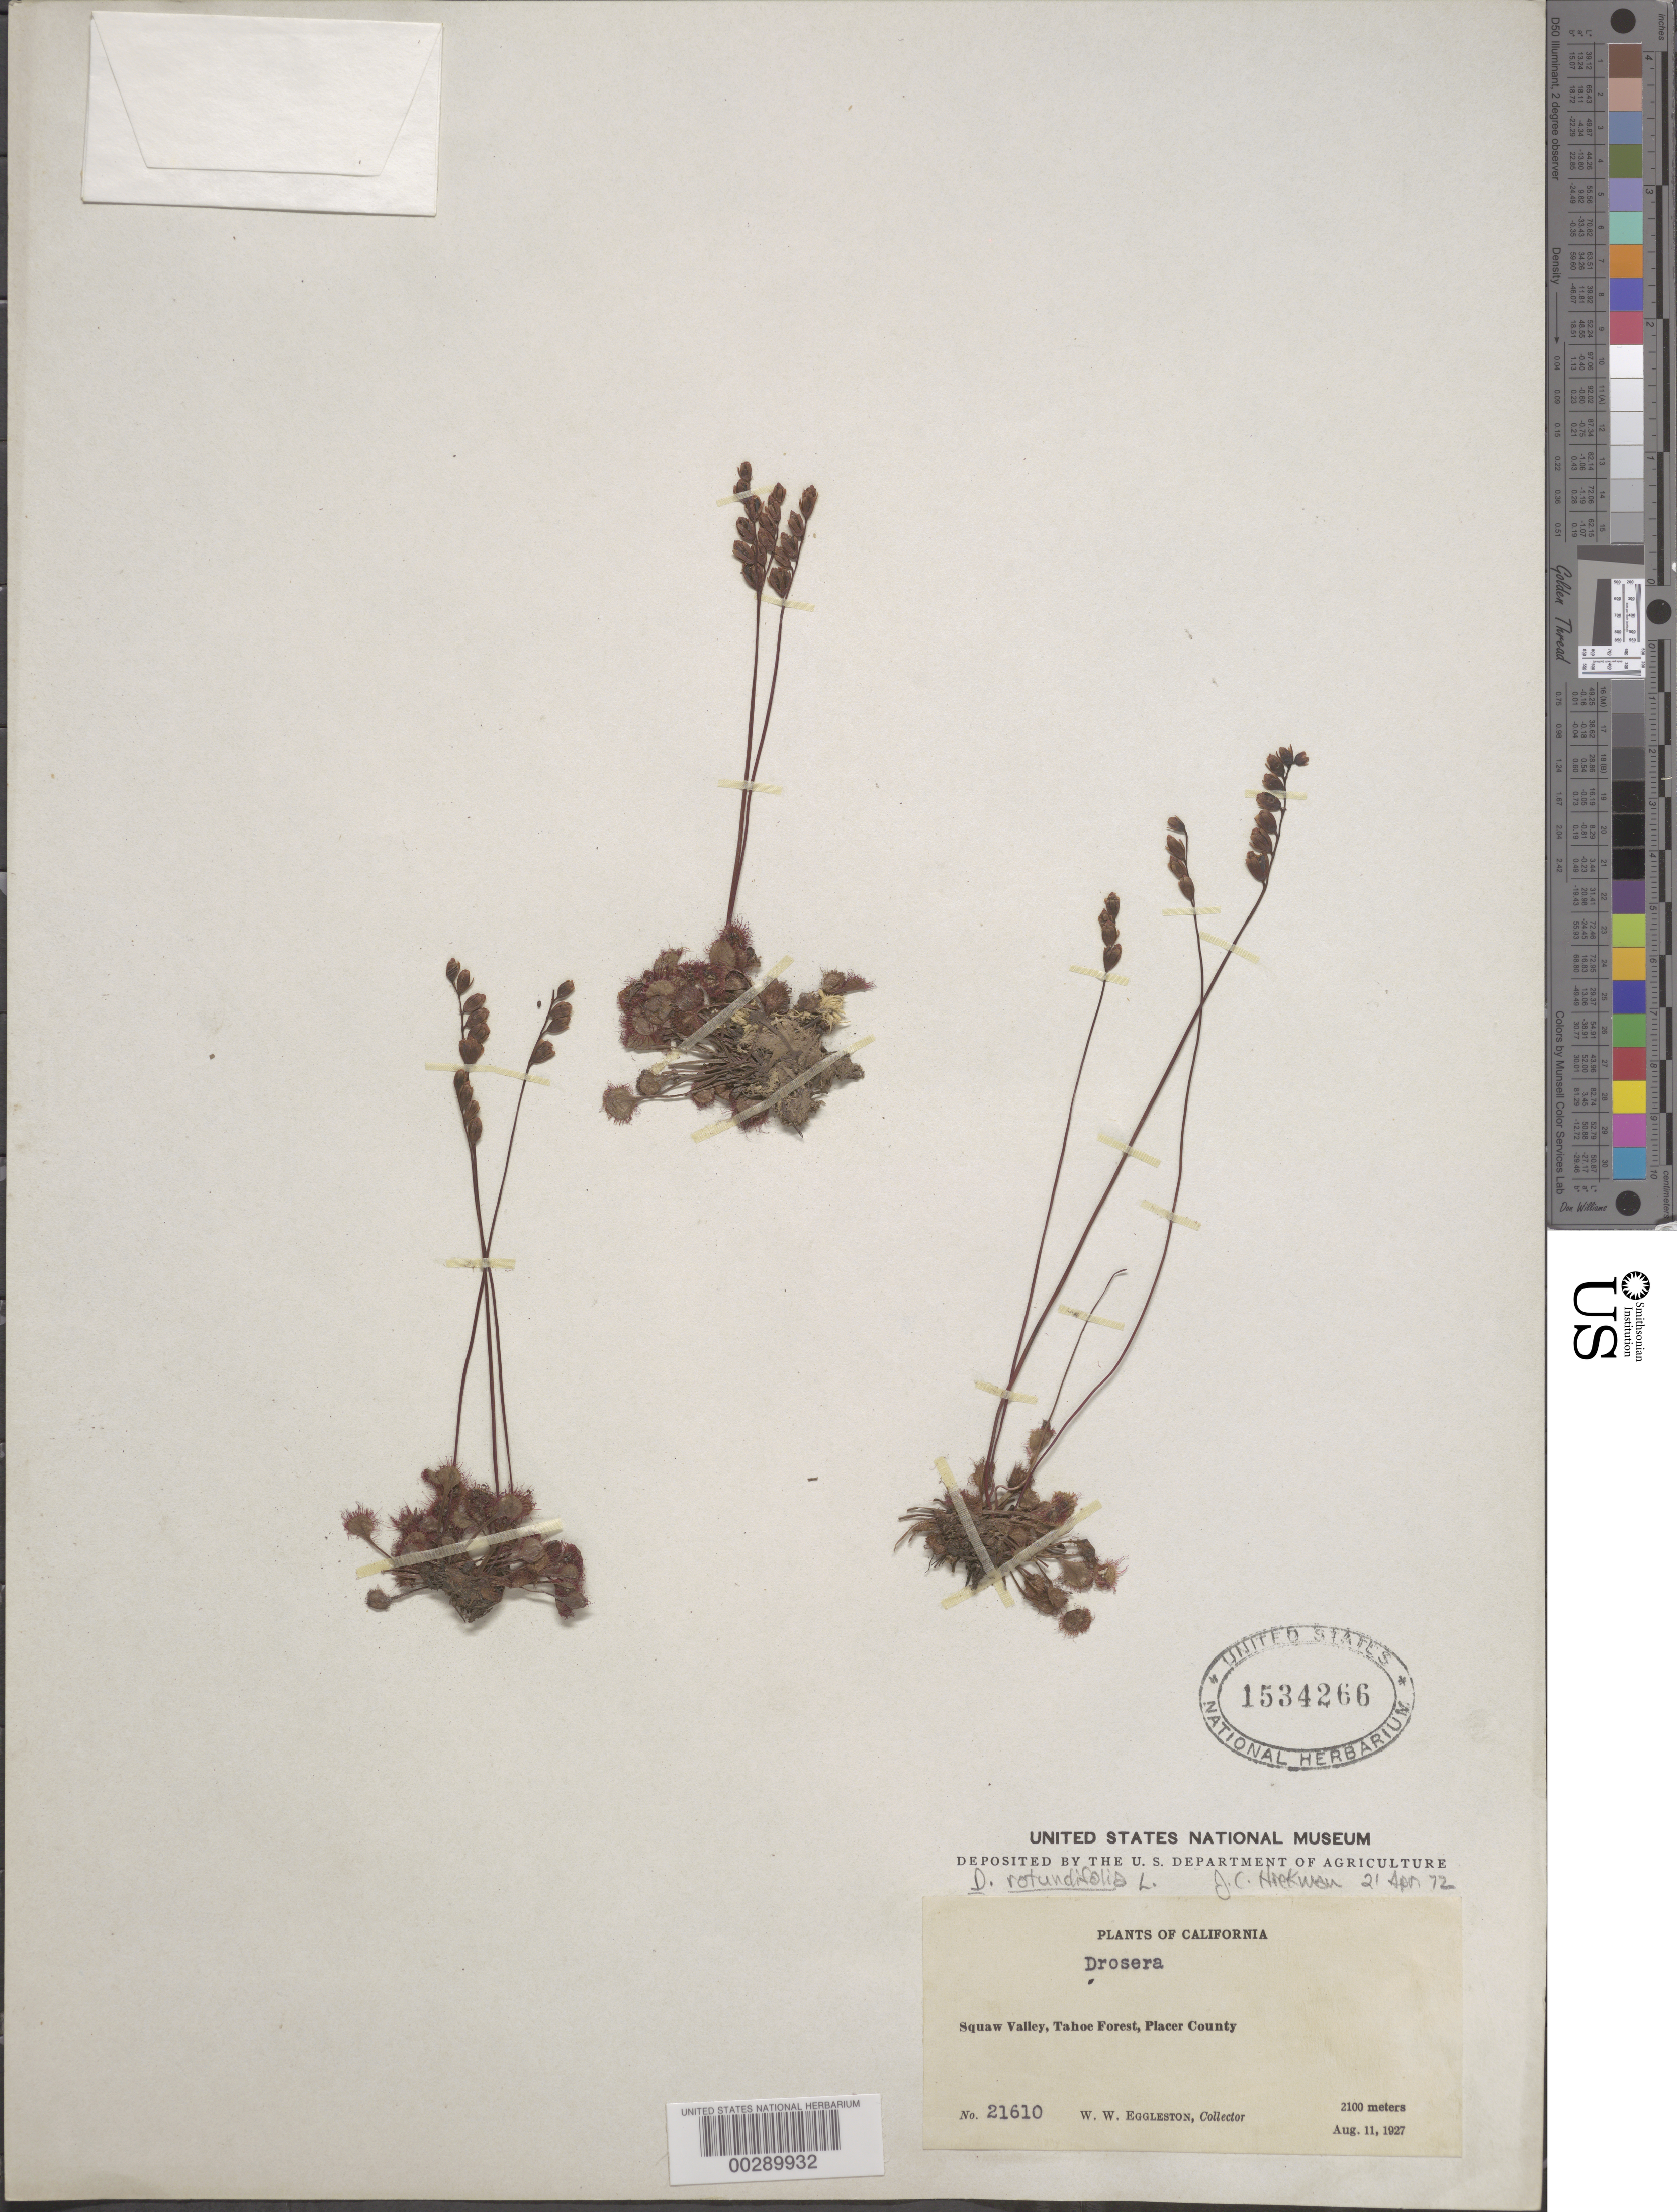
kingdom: Plantae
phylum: Tracheophyta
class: Magnoliopsida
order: Caryophyllales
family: Droseraceae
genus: Drosera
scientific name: Drosera rotundifolia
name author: L.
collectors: W. W. Eggleston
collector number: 21610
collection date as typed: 11 Aug 1927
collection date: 1927-08-11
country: United States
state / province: California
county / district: Placer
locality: Squaw valley, tahoe forest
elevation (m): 2100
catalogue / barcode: US 1534266